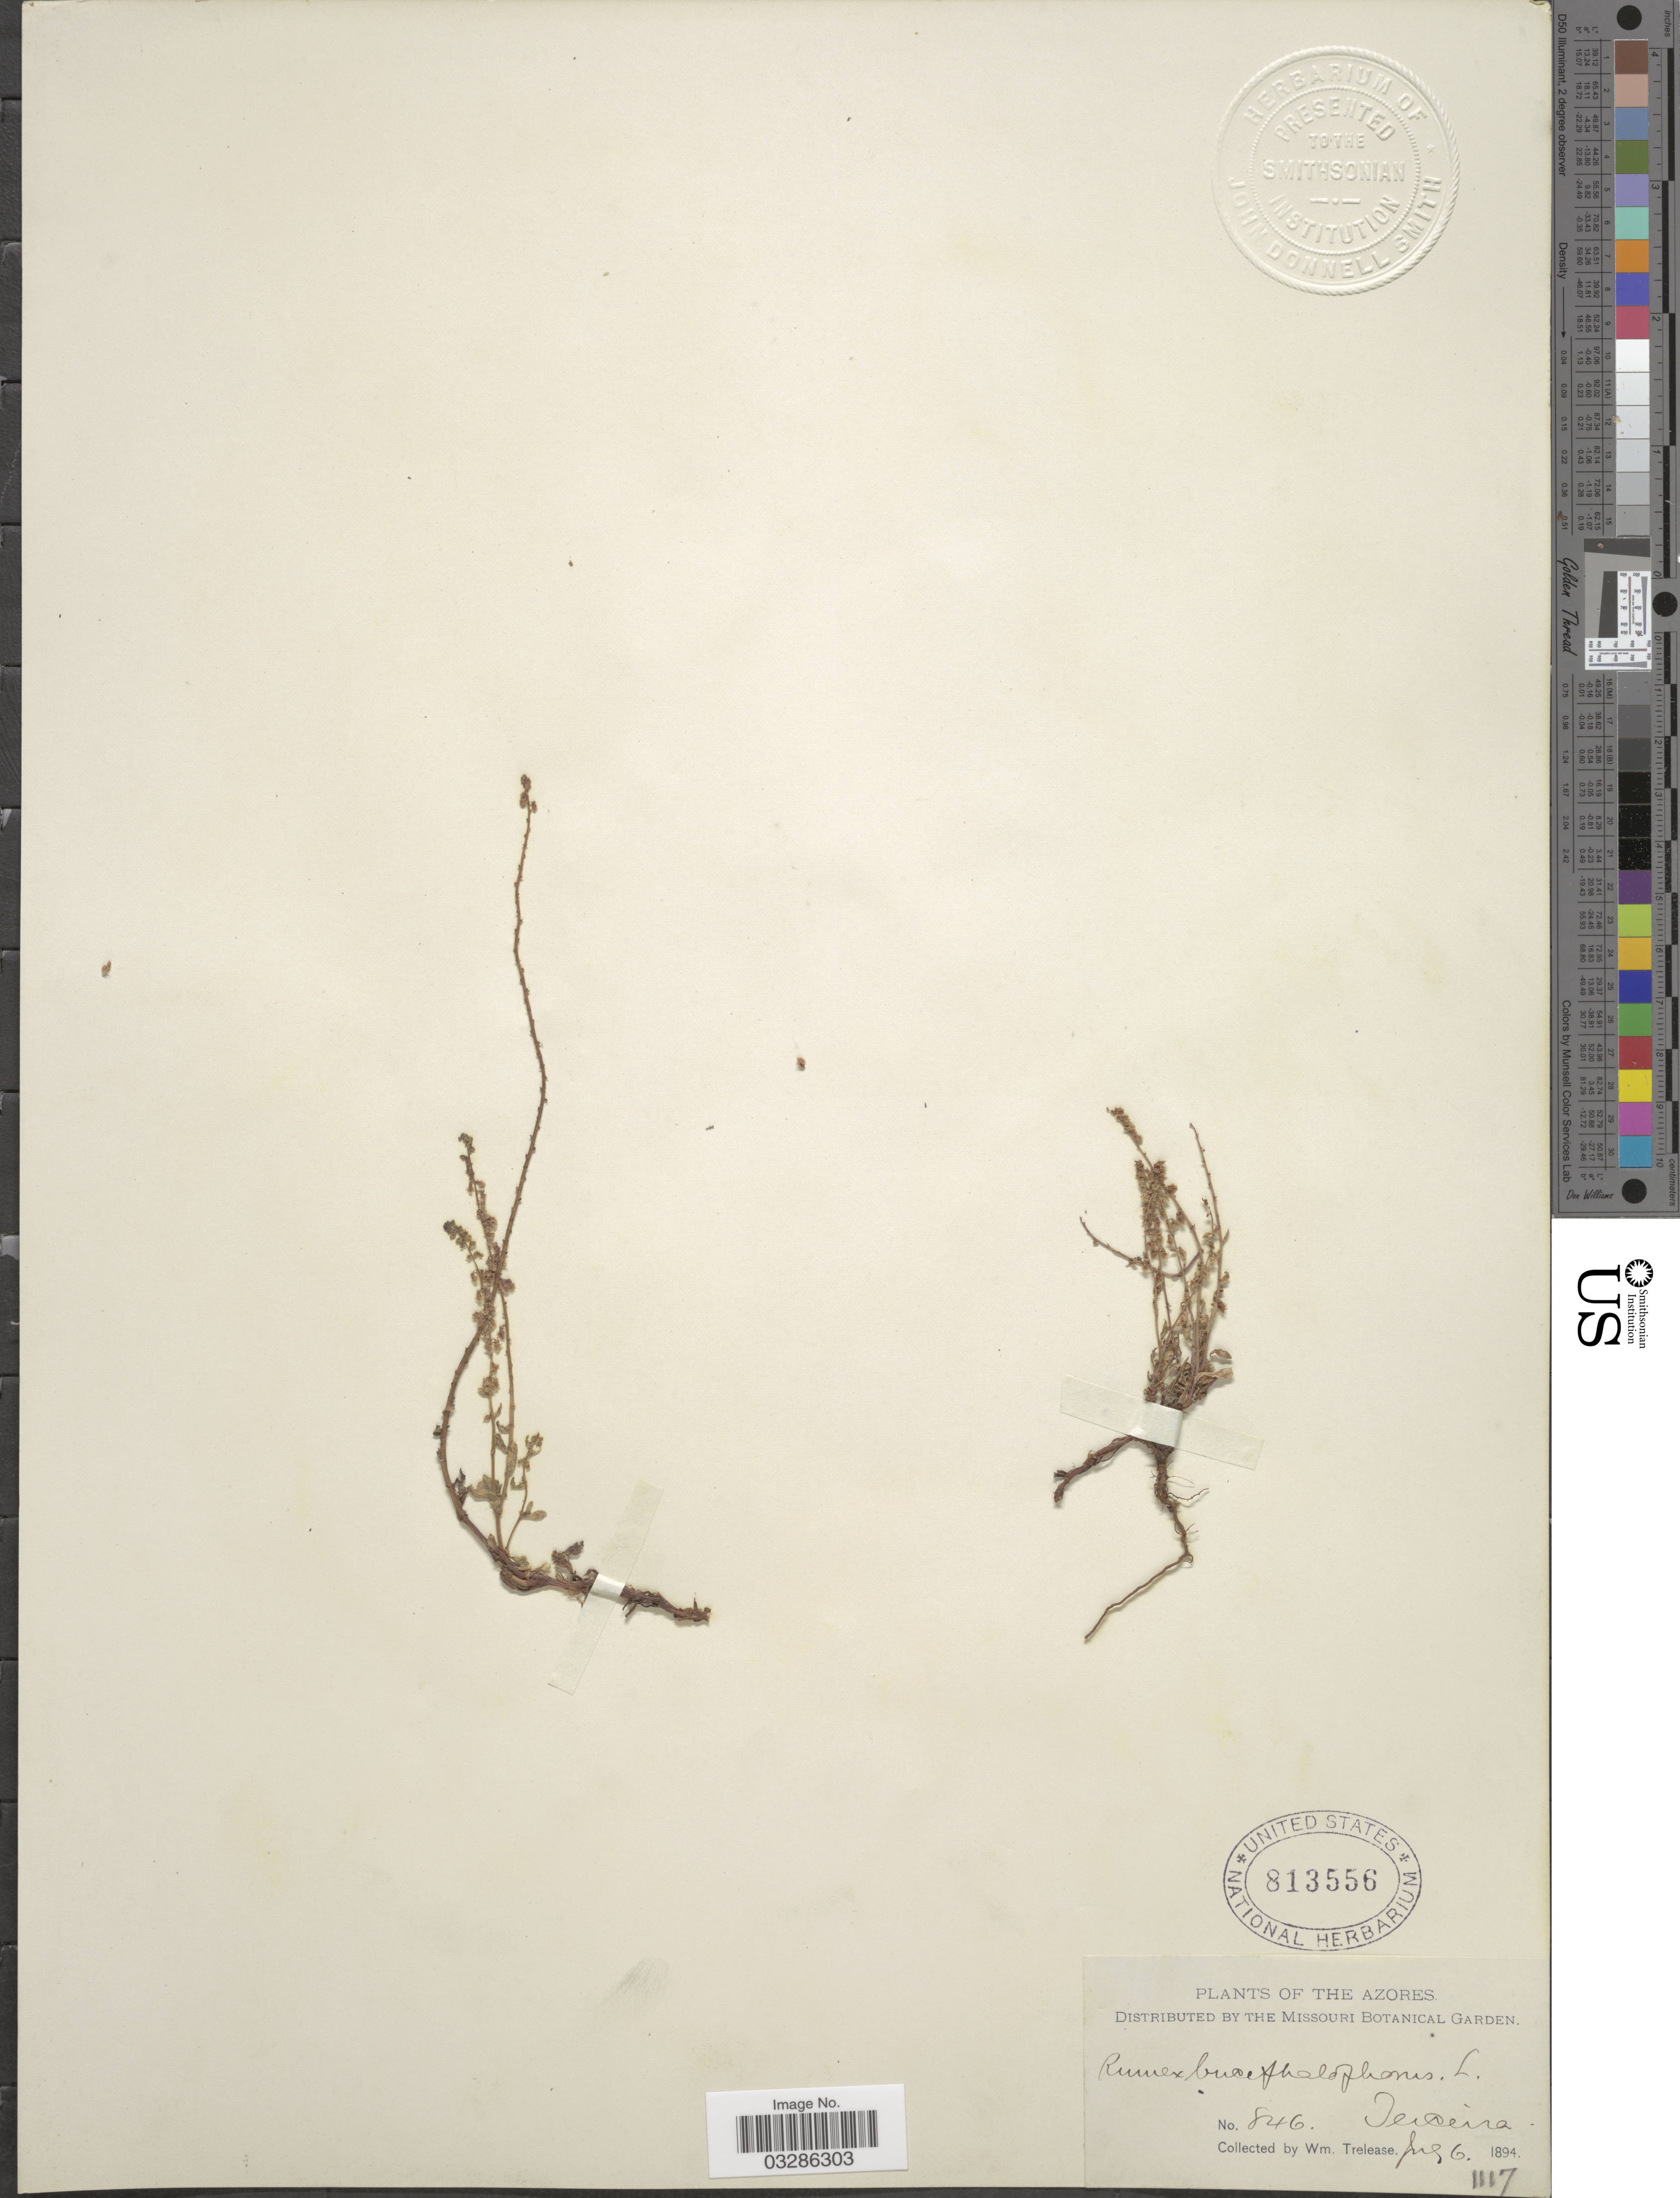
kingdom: Plantae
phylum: Tracheophyta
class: Magnoliopsida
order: Caryophyllales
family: Polygonaceae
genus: Rumex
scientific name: Rumex bucephalophorus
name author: L.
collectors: W. Trelease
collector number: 846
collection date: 1894-07-06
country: Portugal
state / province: Azores (Aut. Reg.)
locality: Terceira. [interpreted]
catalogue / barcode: US 813556